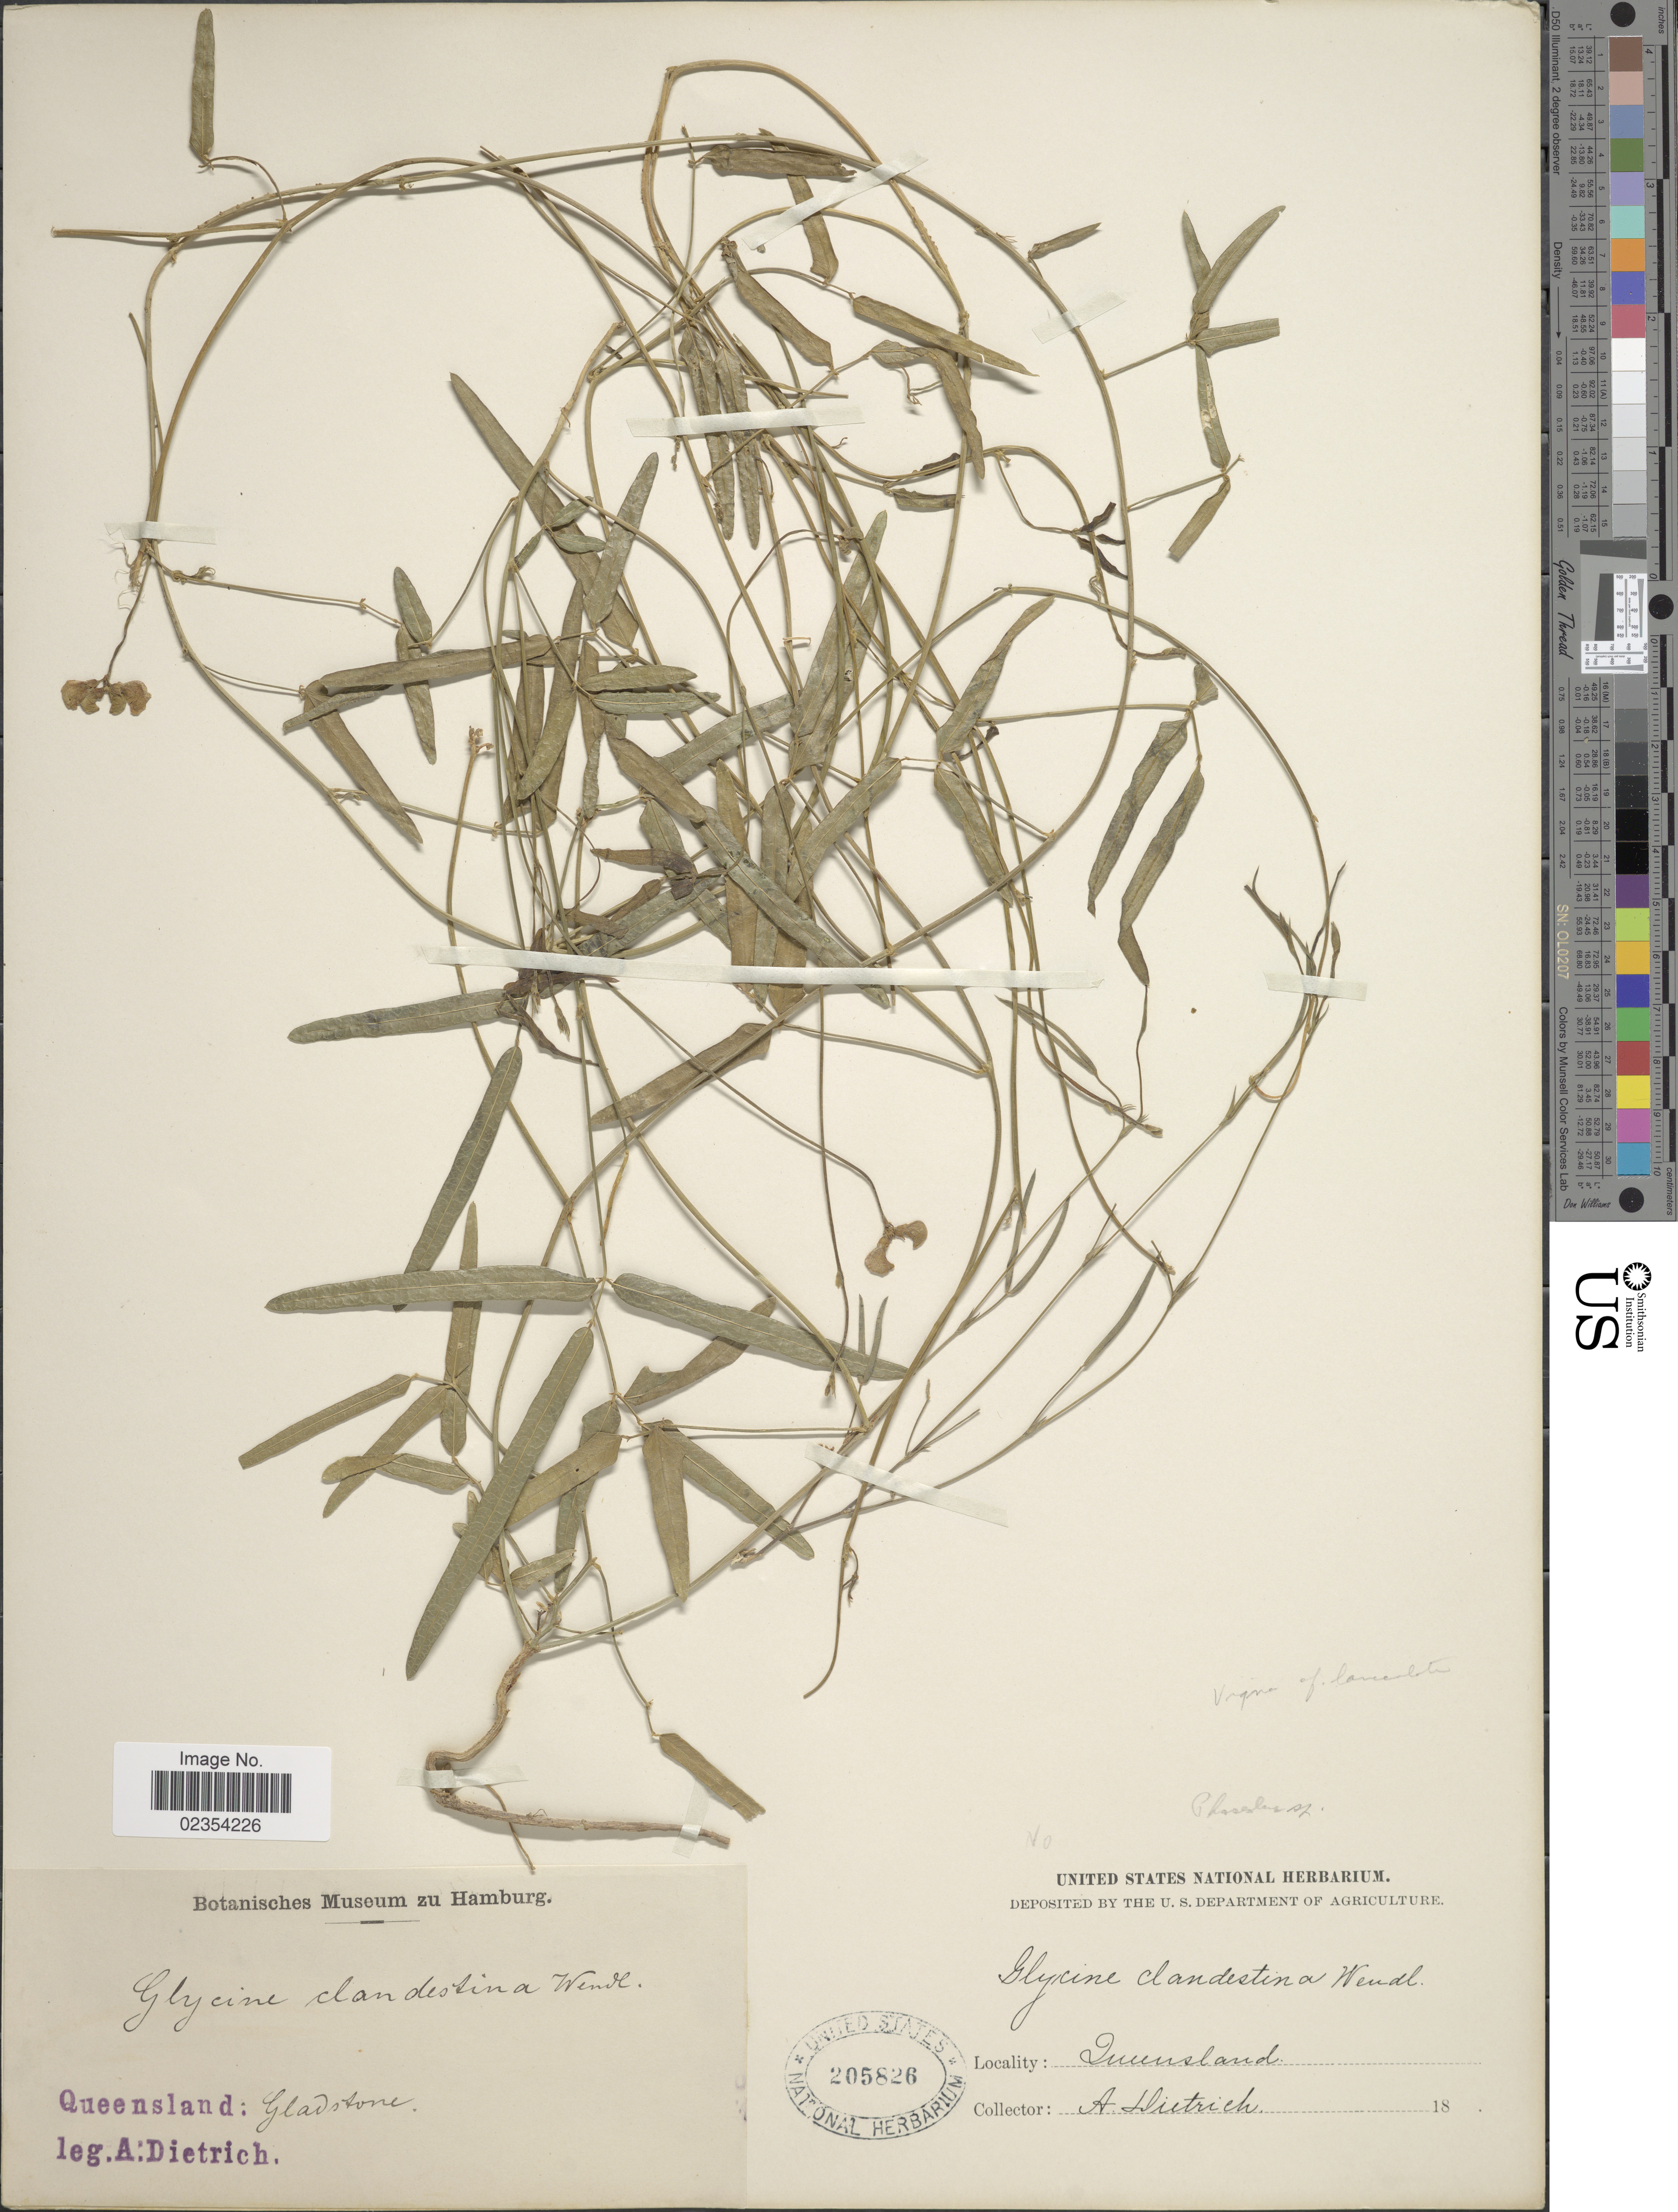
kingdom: Plantae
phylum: Tracheophyta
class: Magnoliopsida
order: Fabales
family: Fabaceae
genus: Vigna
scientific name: Vigna lanceolata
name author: Benth.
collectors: A. Dietrich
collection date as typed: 18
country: Australia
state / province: Queensland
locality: Gladstone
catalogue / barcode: US 205826